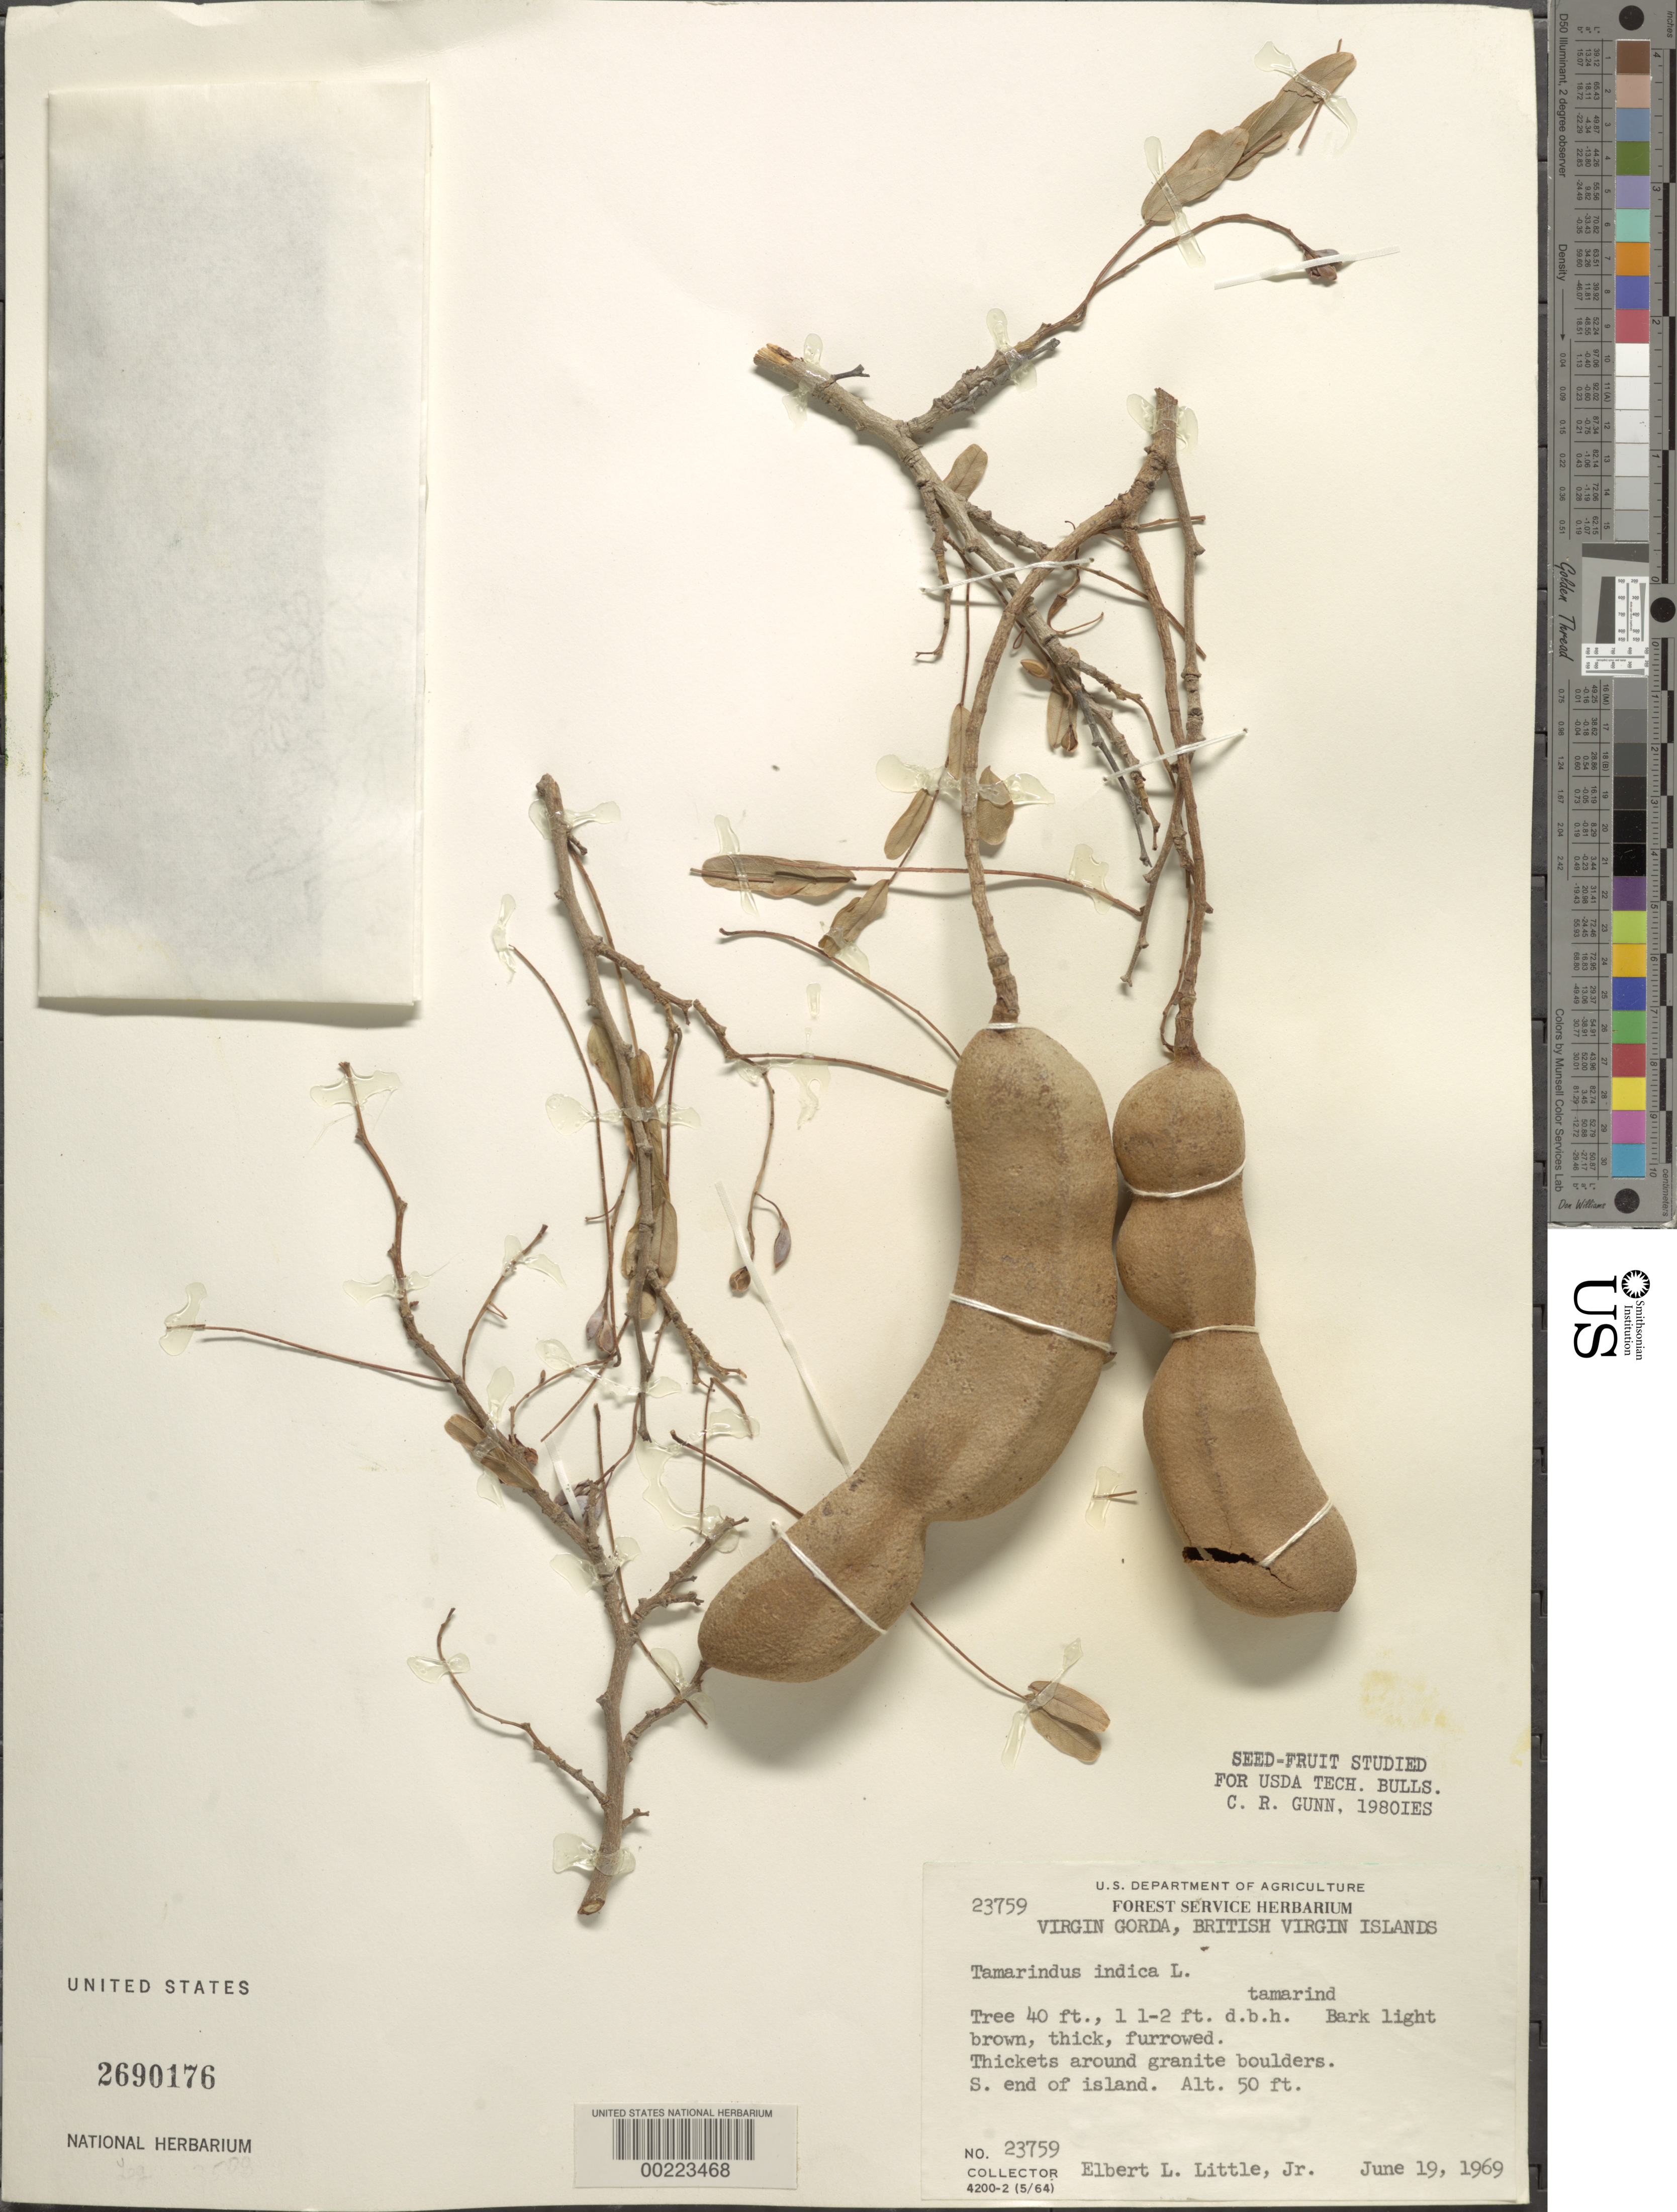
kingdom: Plantae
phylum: Tracheophyta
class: Magnoliopsida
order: Fabales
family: Fabaceae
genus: Tamarindus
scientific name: Tamarindus indica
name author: L.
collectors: E. L. Little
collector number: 23759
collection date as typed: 19 Jun 1969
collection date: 1969-06-19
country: British Virgin Islands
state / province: Virgin Gorda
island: Virgin Gorda Island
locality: S end of island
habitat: Thickets around granite boulders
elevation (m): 20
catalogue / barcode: US 2690176